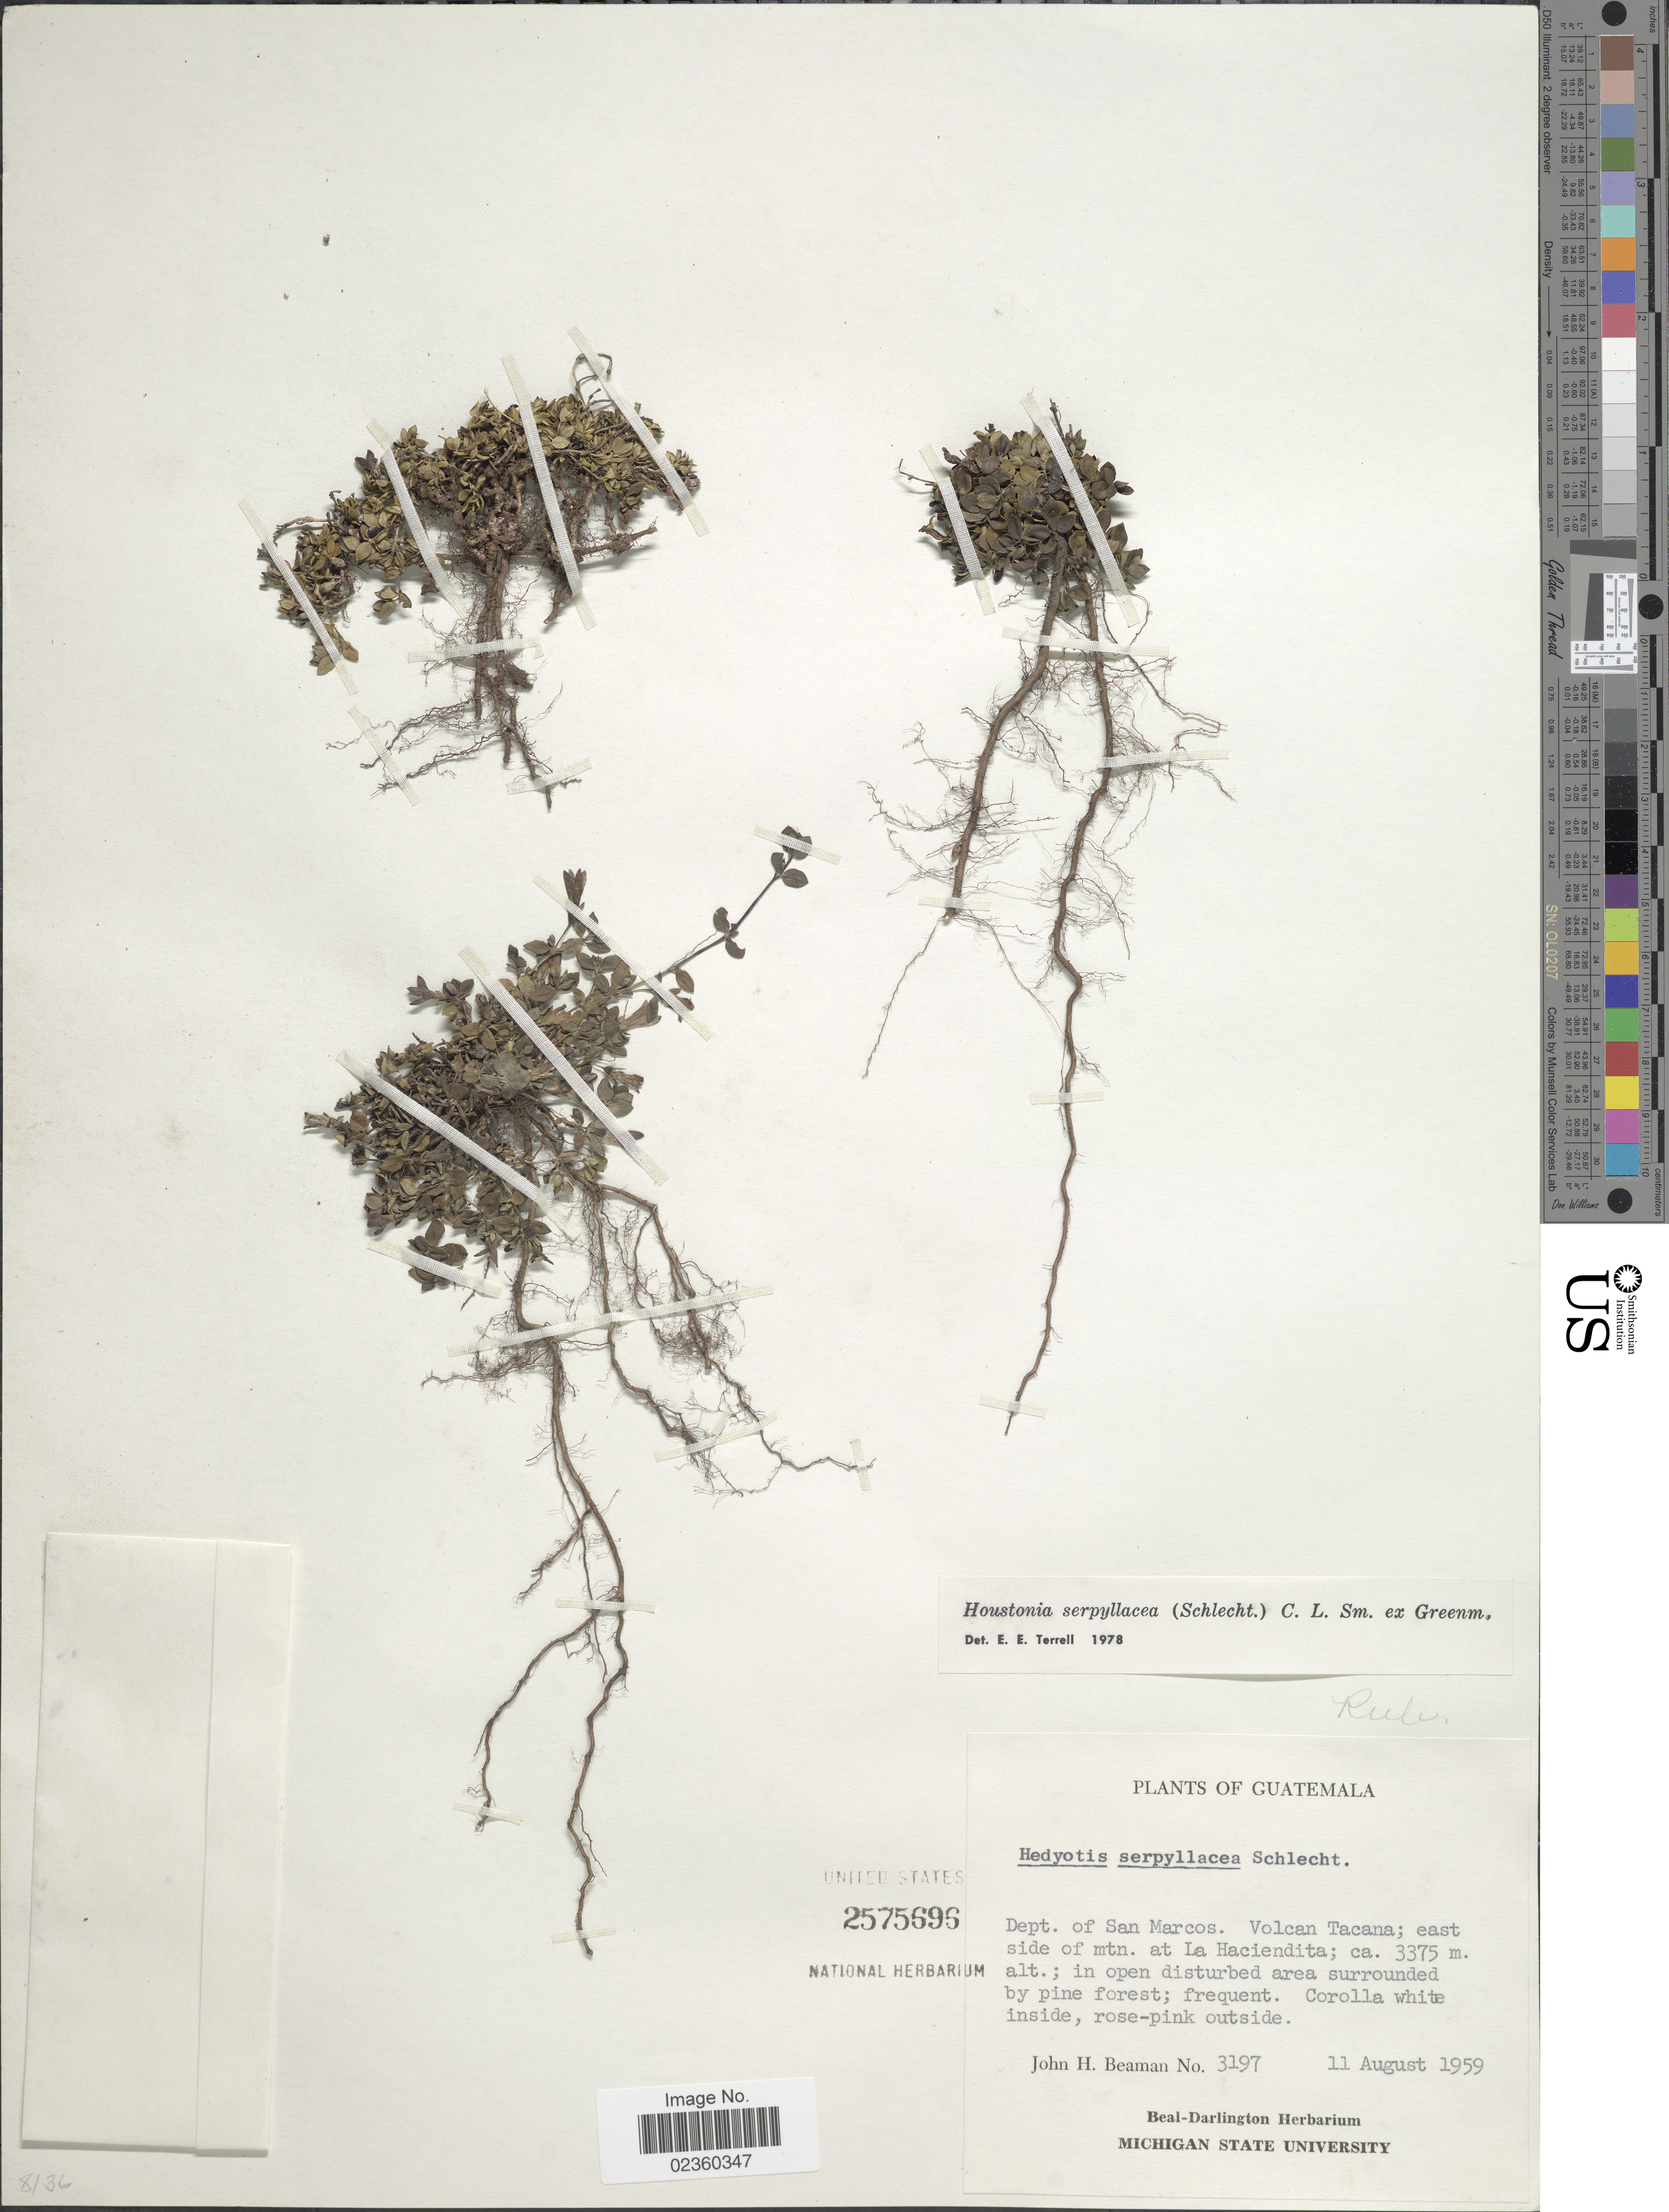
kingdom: Plantae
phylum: Tracheophyta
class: Magnoliopsida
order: Gentianales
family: Rubiaceae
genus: Terrellianthus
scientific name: Terrellianthus serpyllaceus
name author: (Schltdl.) Borhidi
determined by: Florentin, Mariela Nunez, (CTES), Instituto de Botanica del Nordeste (ARGENTINA)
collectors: J. H. Beaman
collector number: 3197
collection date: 1959-08-11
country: Guatemala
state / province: San Marcos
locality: Dept. of San Marcos. Volcan Tacana; east side of mtn at La Haciendita; in open disturbed area surrounded by pine forest; frequent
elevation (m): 3375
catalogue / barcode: US 2575696